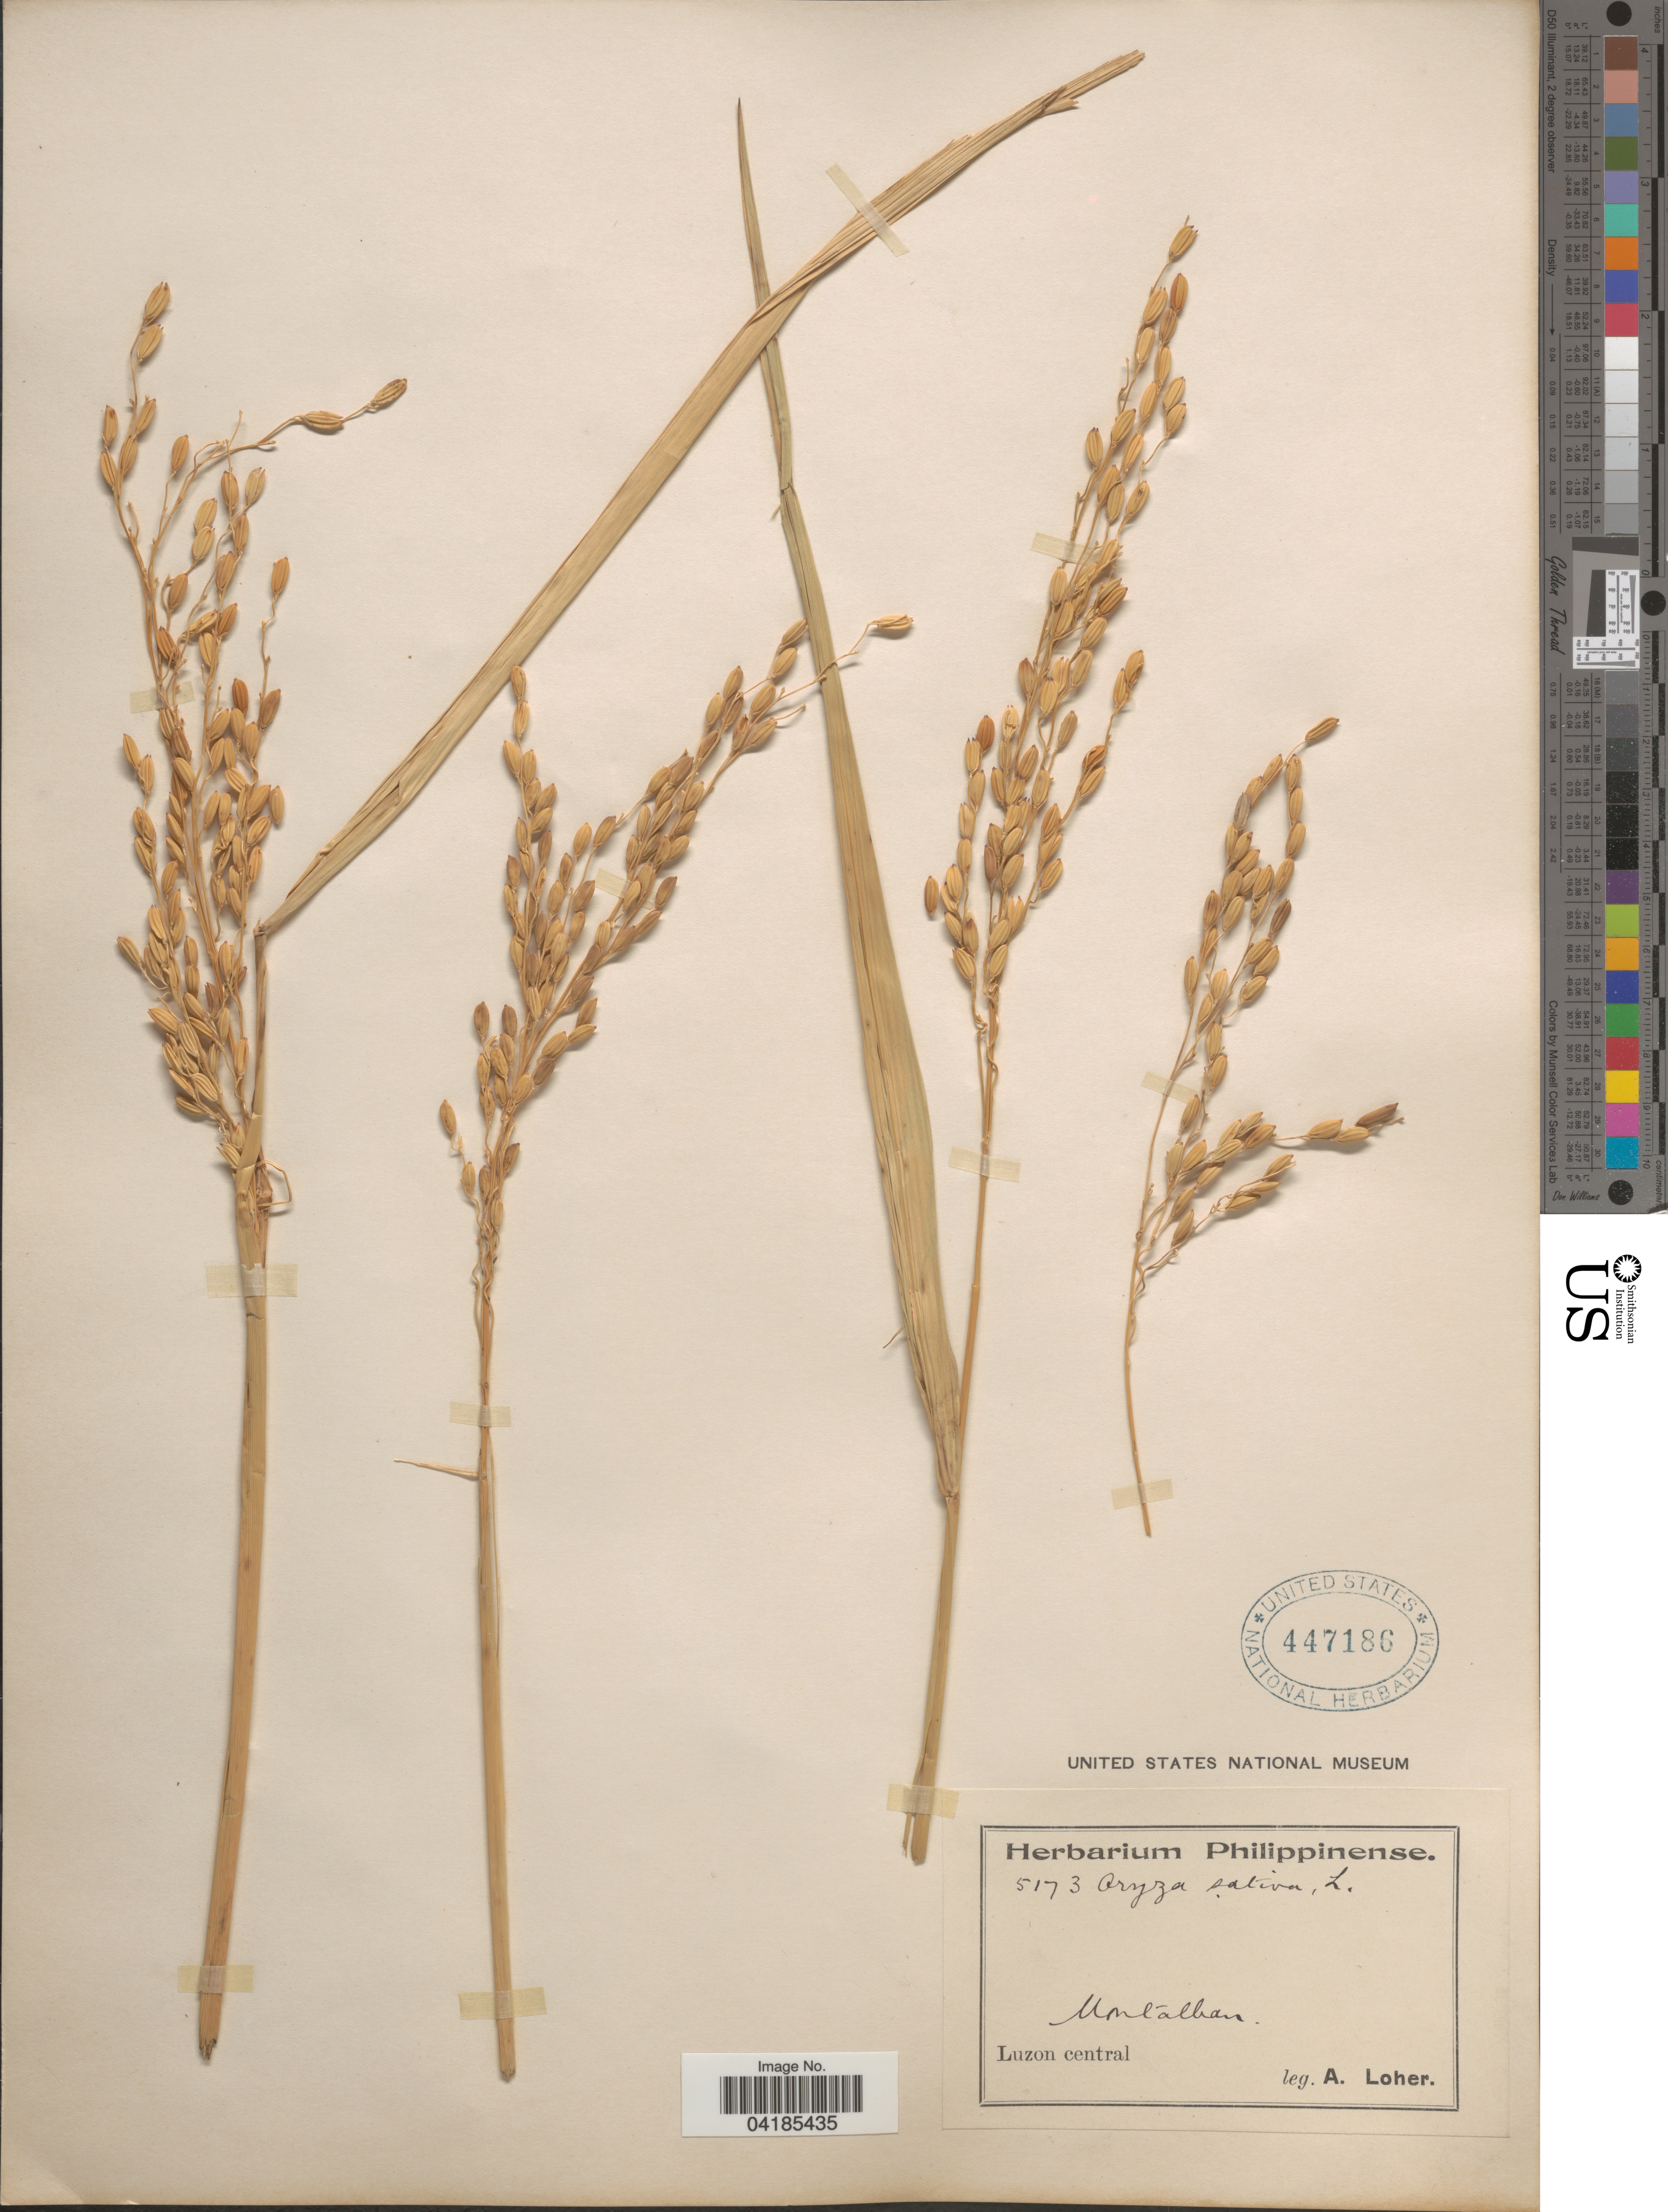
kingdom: Plantae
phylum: Tracheophyta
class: Liliopsida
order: Poales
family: Poaceae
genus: Oryza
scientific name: Oryza sativa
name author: L.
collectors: A. Loher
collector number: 5173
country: Philippines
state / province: Central Luzon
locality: Luzon central. Umtalhan.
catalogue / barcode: US 447186